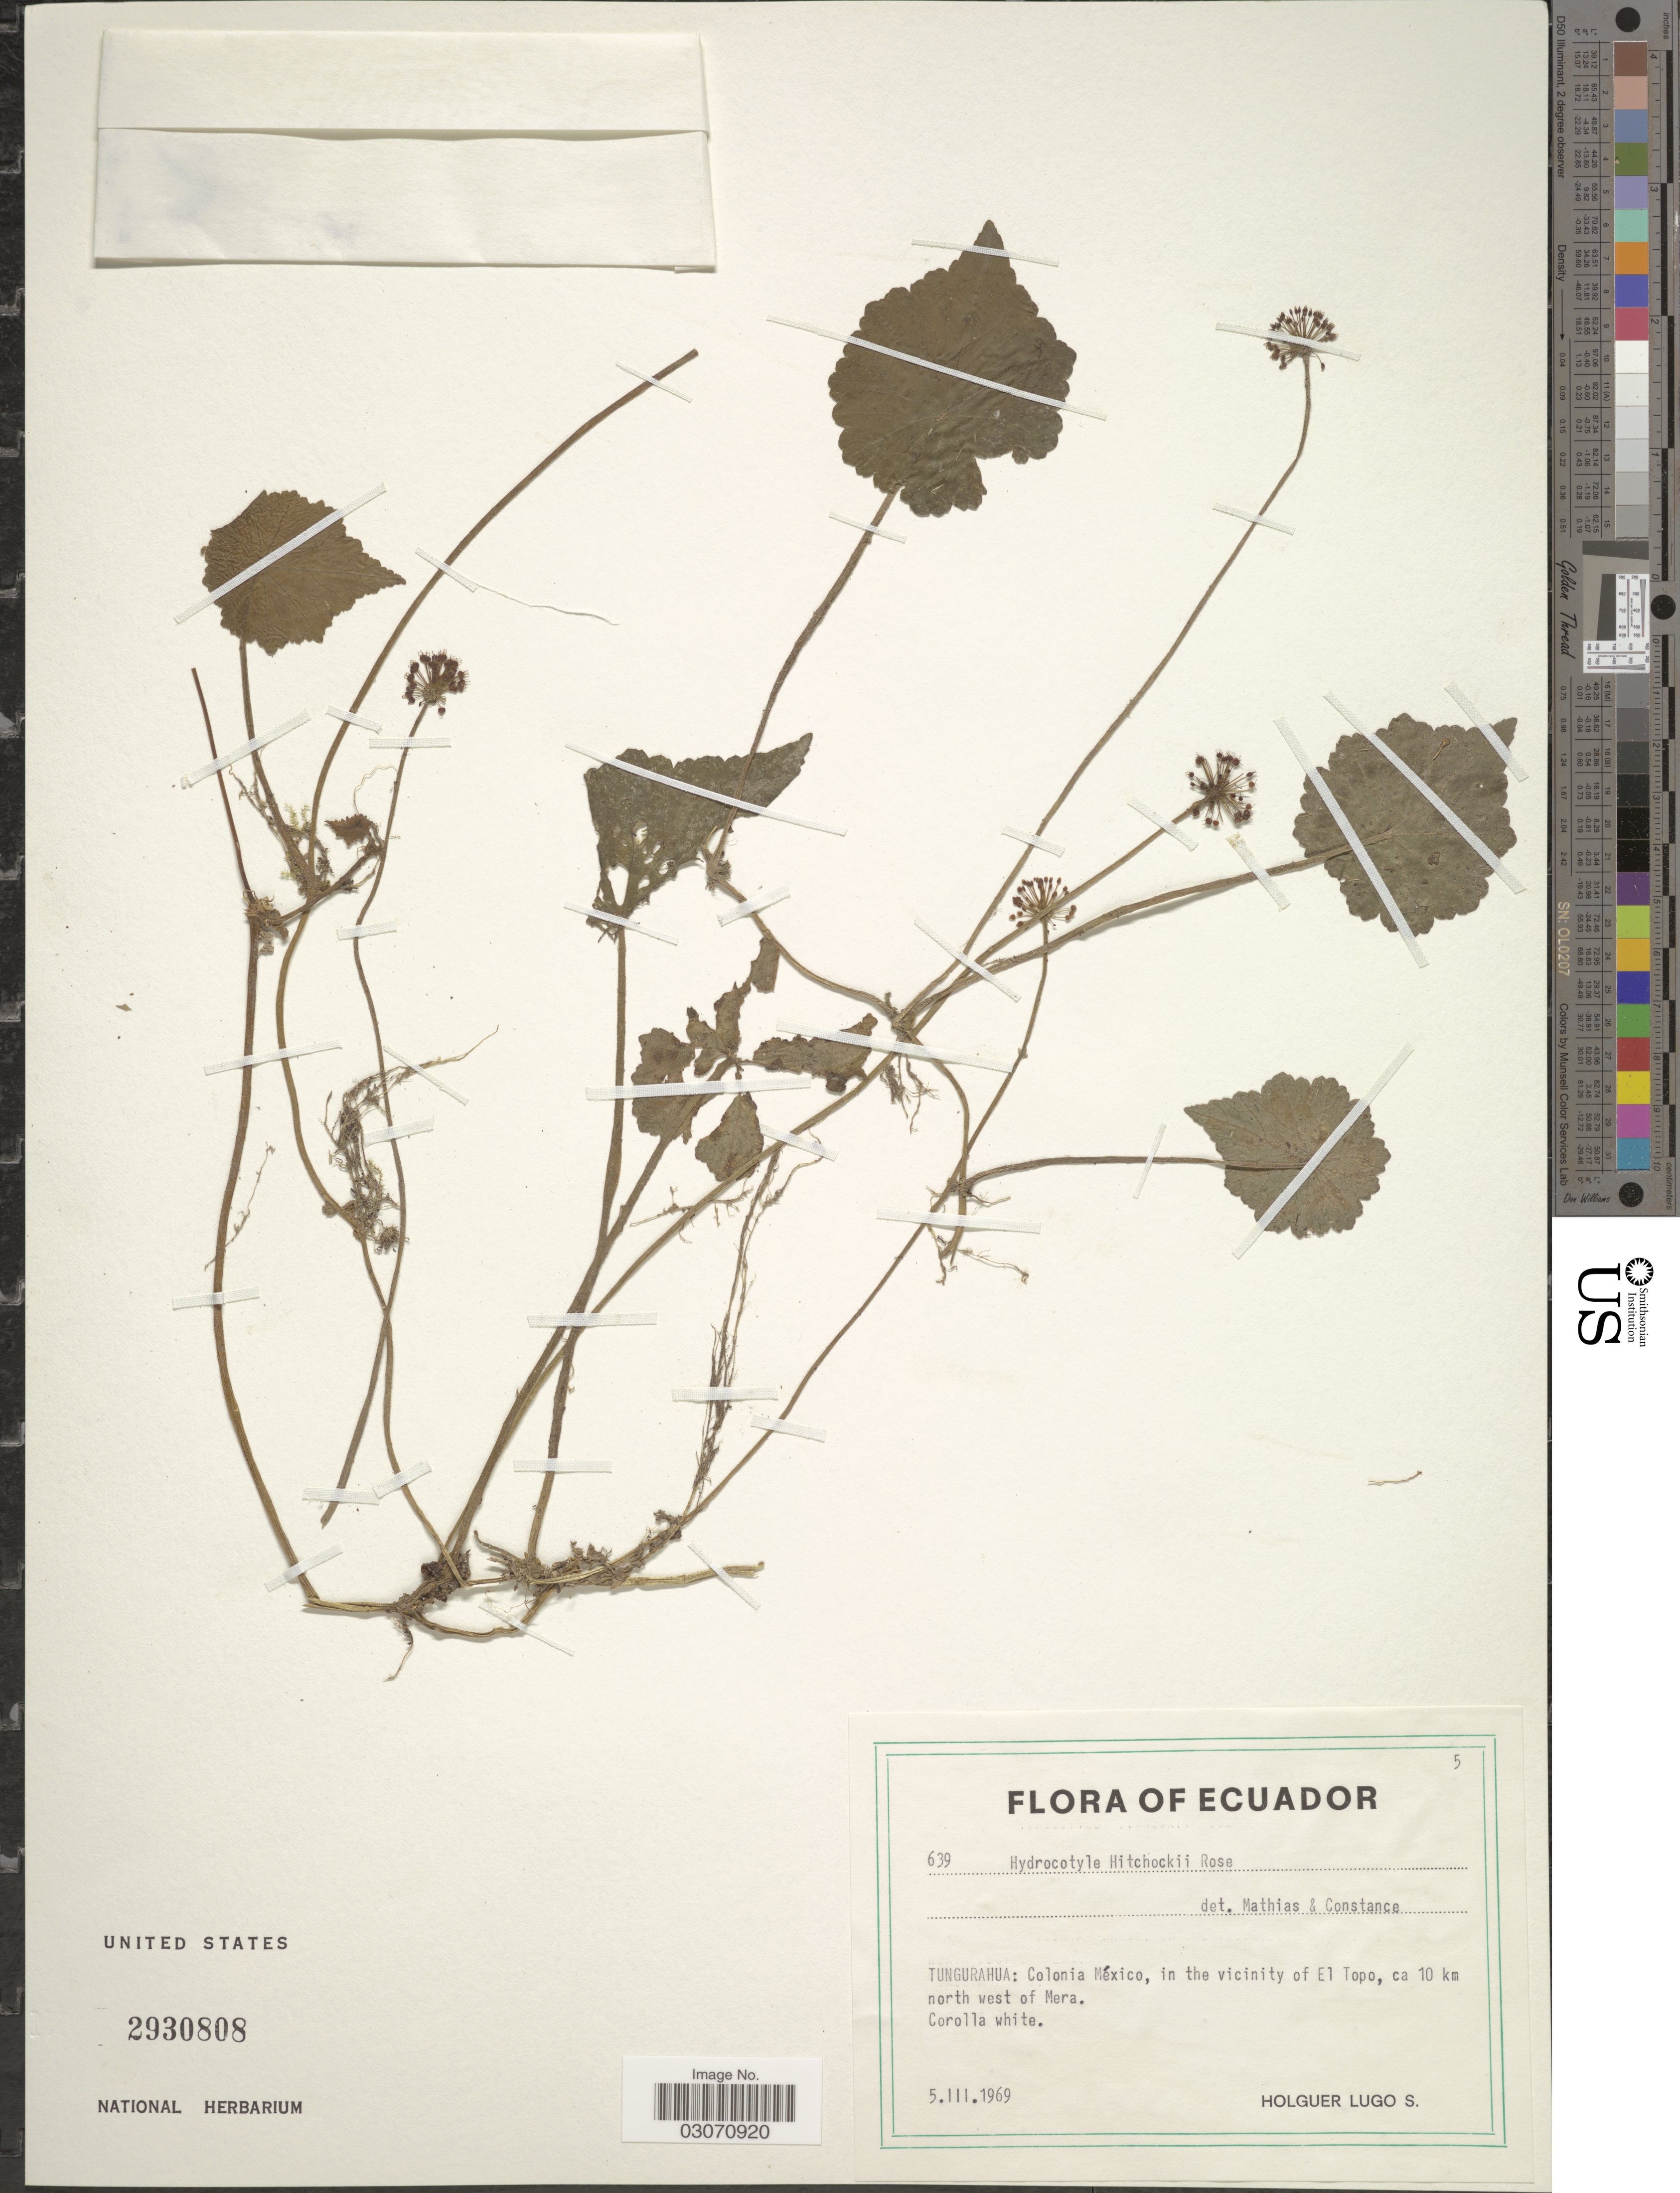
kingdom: Plantae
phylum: Tracheophyta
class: Magnoliopsida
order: Apiales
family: Araliaceae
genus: Hydrocotyle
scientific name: Hydrocotyle hitchcockii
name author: Rose ex Mathias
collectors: H. Lugo S.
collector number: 639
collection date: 1969-03-05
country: Ecuador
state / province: Tungurahua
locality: Colonia México, in the vicinity of El Tope, ca. 10 km north west of Mera.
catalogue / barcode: US 2930808